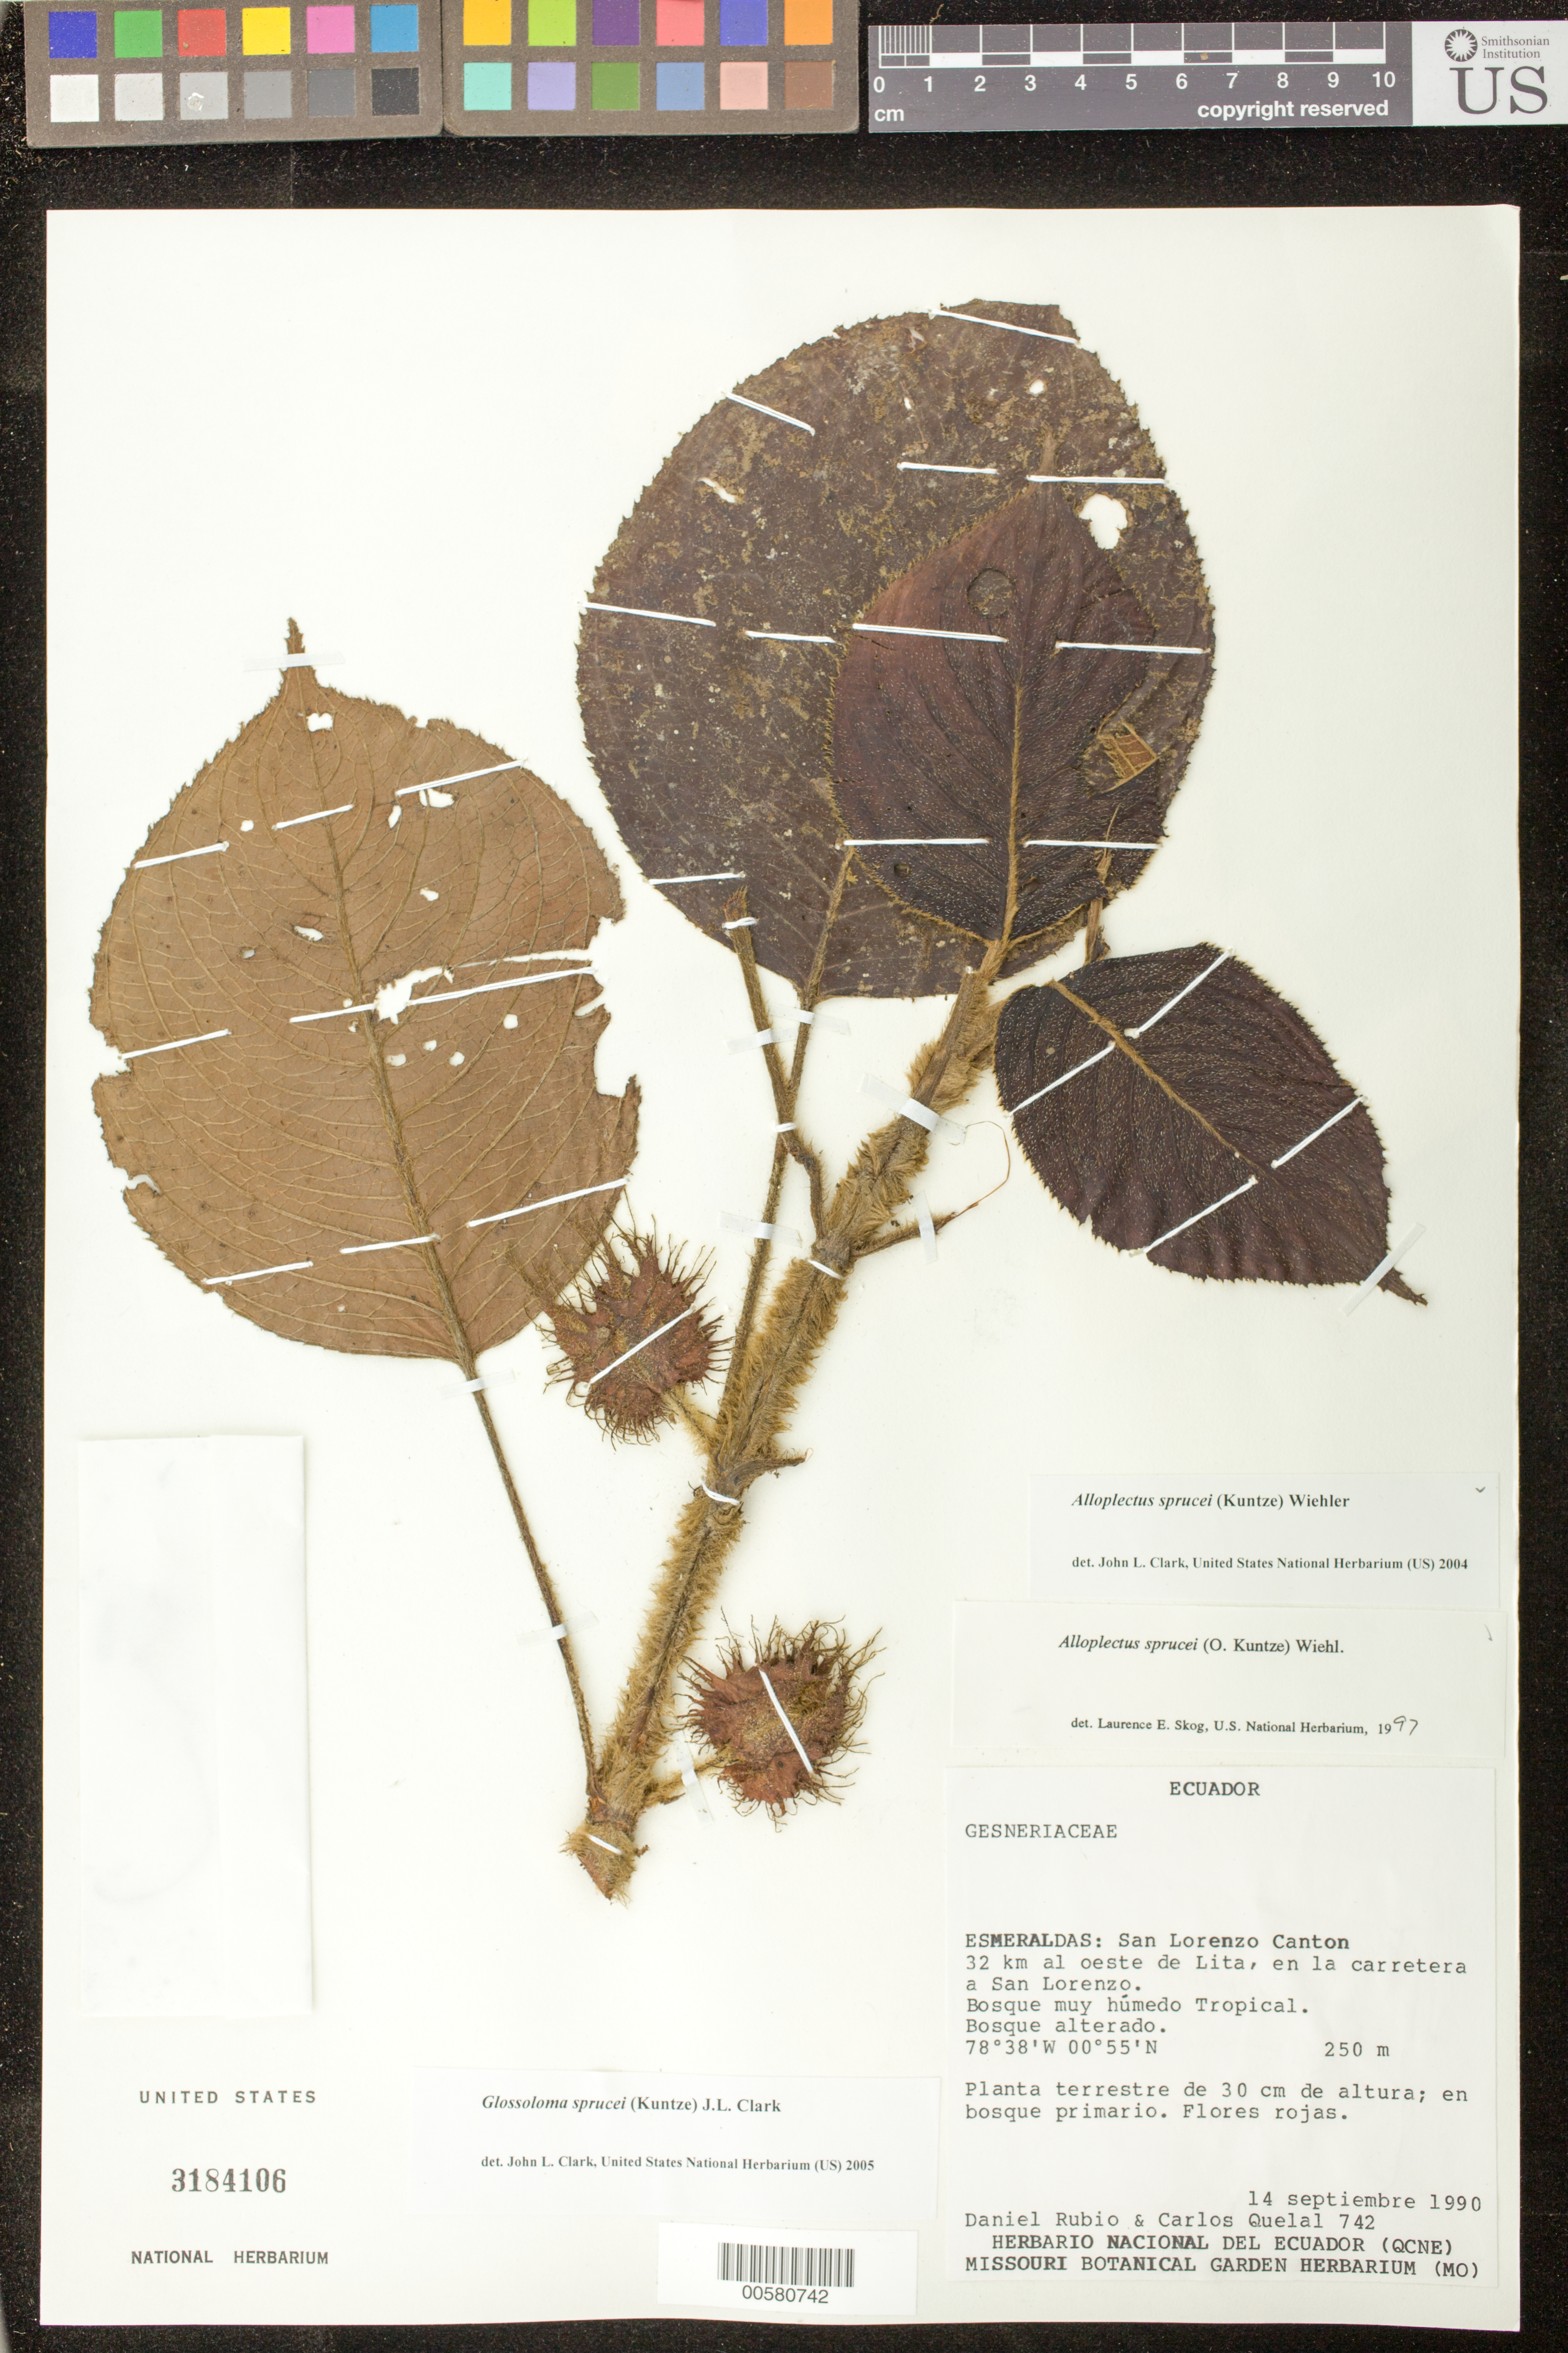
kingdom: Plantae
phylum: Tracheophyta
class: Magnoliopsida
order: Lamiales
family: Gesneriaceae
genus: Glossoloma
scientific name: Glossoloma sprucei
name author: (Kuntze) J.L. Clark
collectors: D. Rubio & C. Quelal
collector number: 742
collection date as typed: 14 Sep 1990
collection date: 1990-09-14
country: Ecuador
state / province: Esmeraldas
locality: San Lorenzo Canton. 32 km al oeste de Lita, en la carretera a San Lorenzo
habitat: Bosque muy húmedo Tropical; bosque alterado; en bosque primario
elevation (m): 250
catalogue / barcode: US 3184106